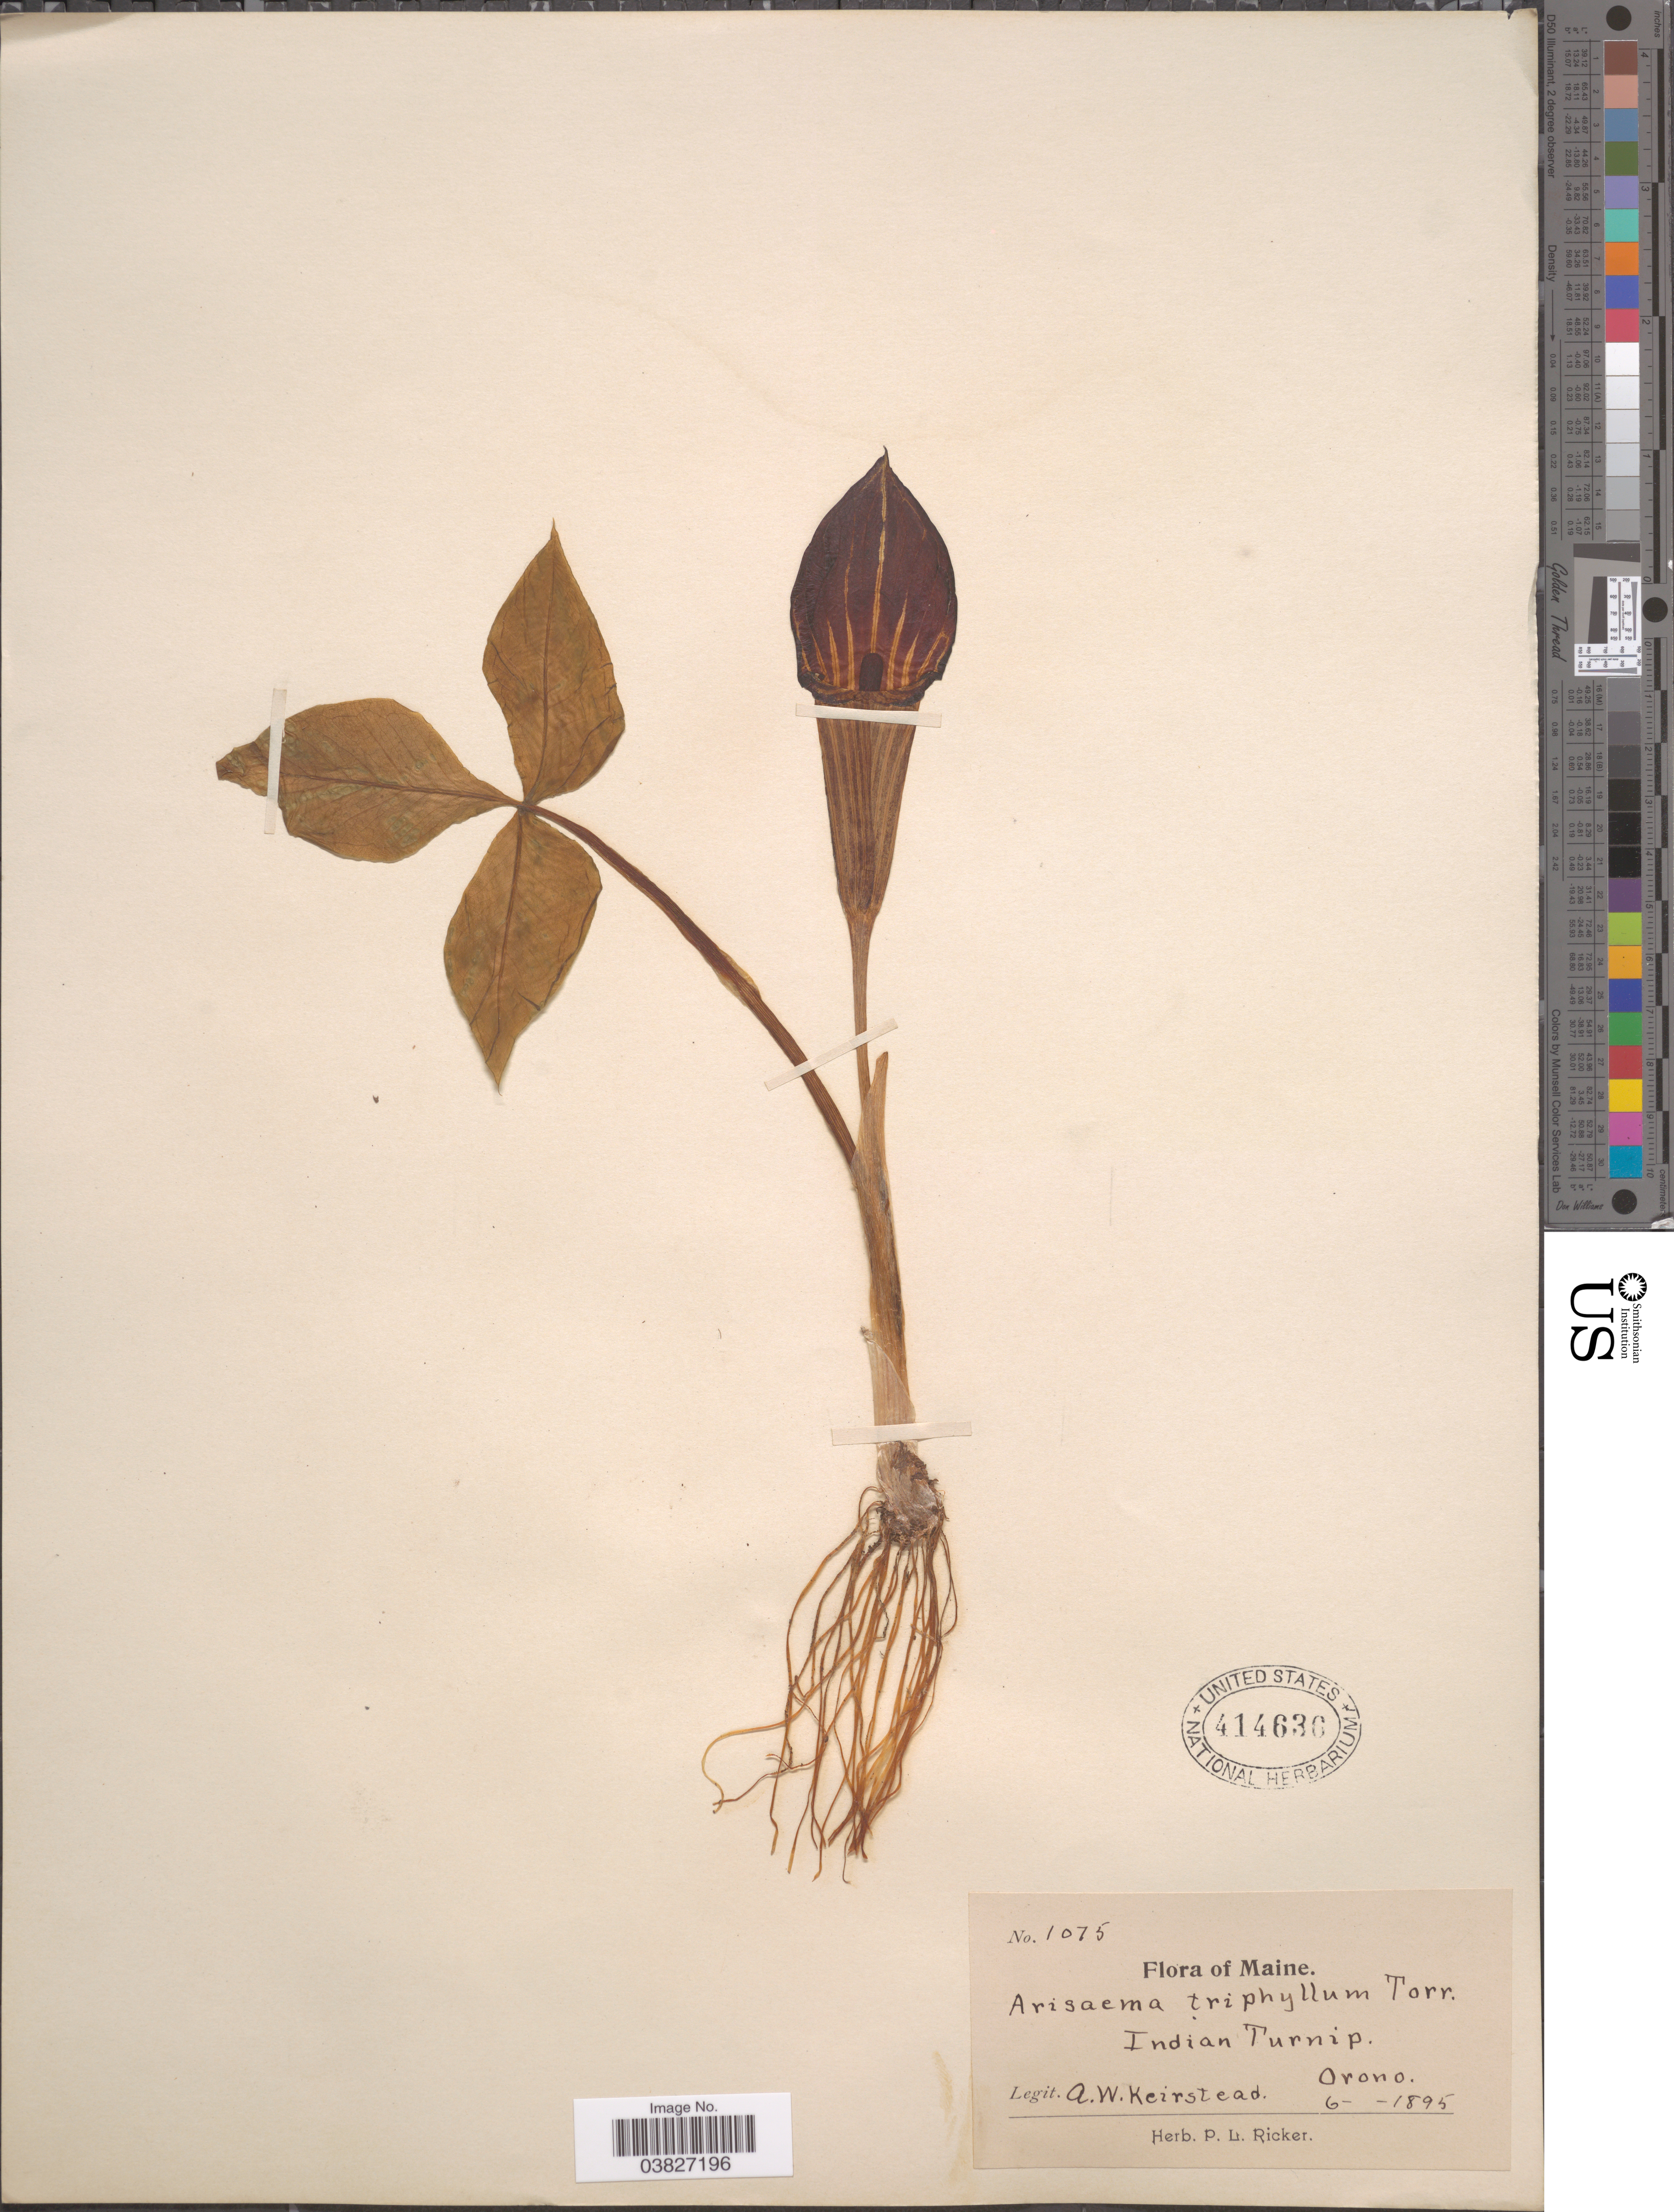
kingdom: Plantae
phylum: Tracheophyta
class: Liliopsida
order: Alismatales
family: Araceae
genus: Arisaema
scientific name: Arisaema triphyllum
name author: (L.) Schott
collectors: A. Keirstead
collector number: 1075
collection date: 1895-06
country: United States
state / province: Maine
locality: Indian Turnip. Orono.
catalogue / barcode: US 414636